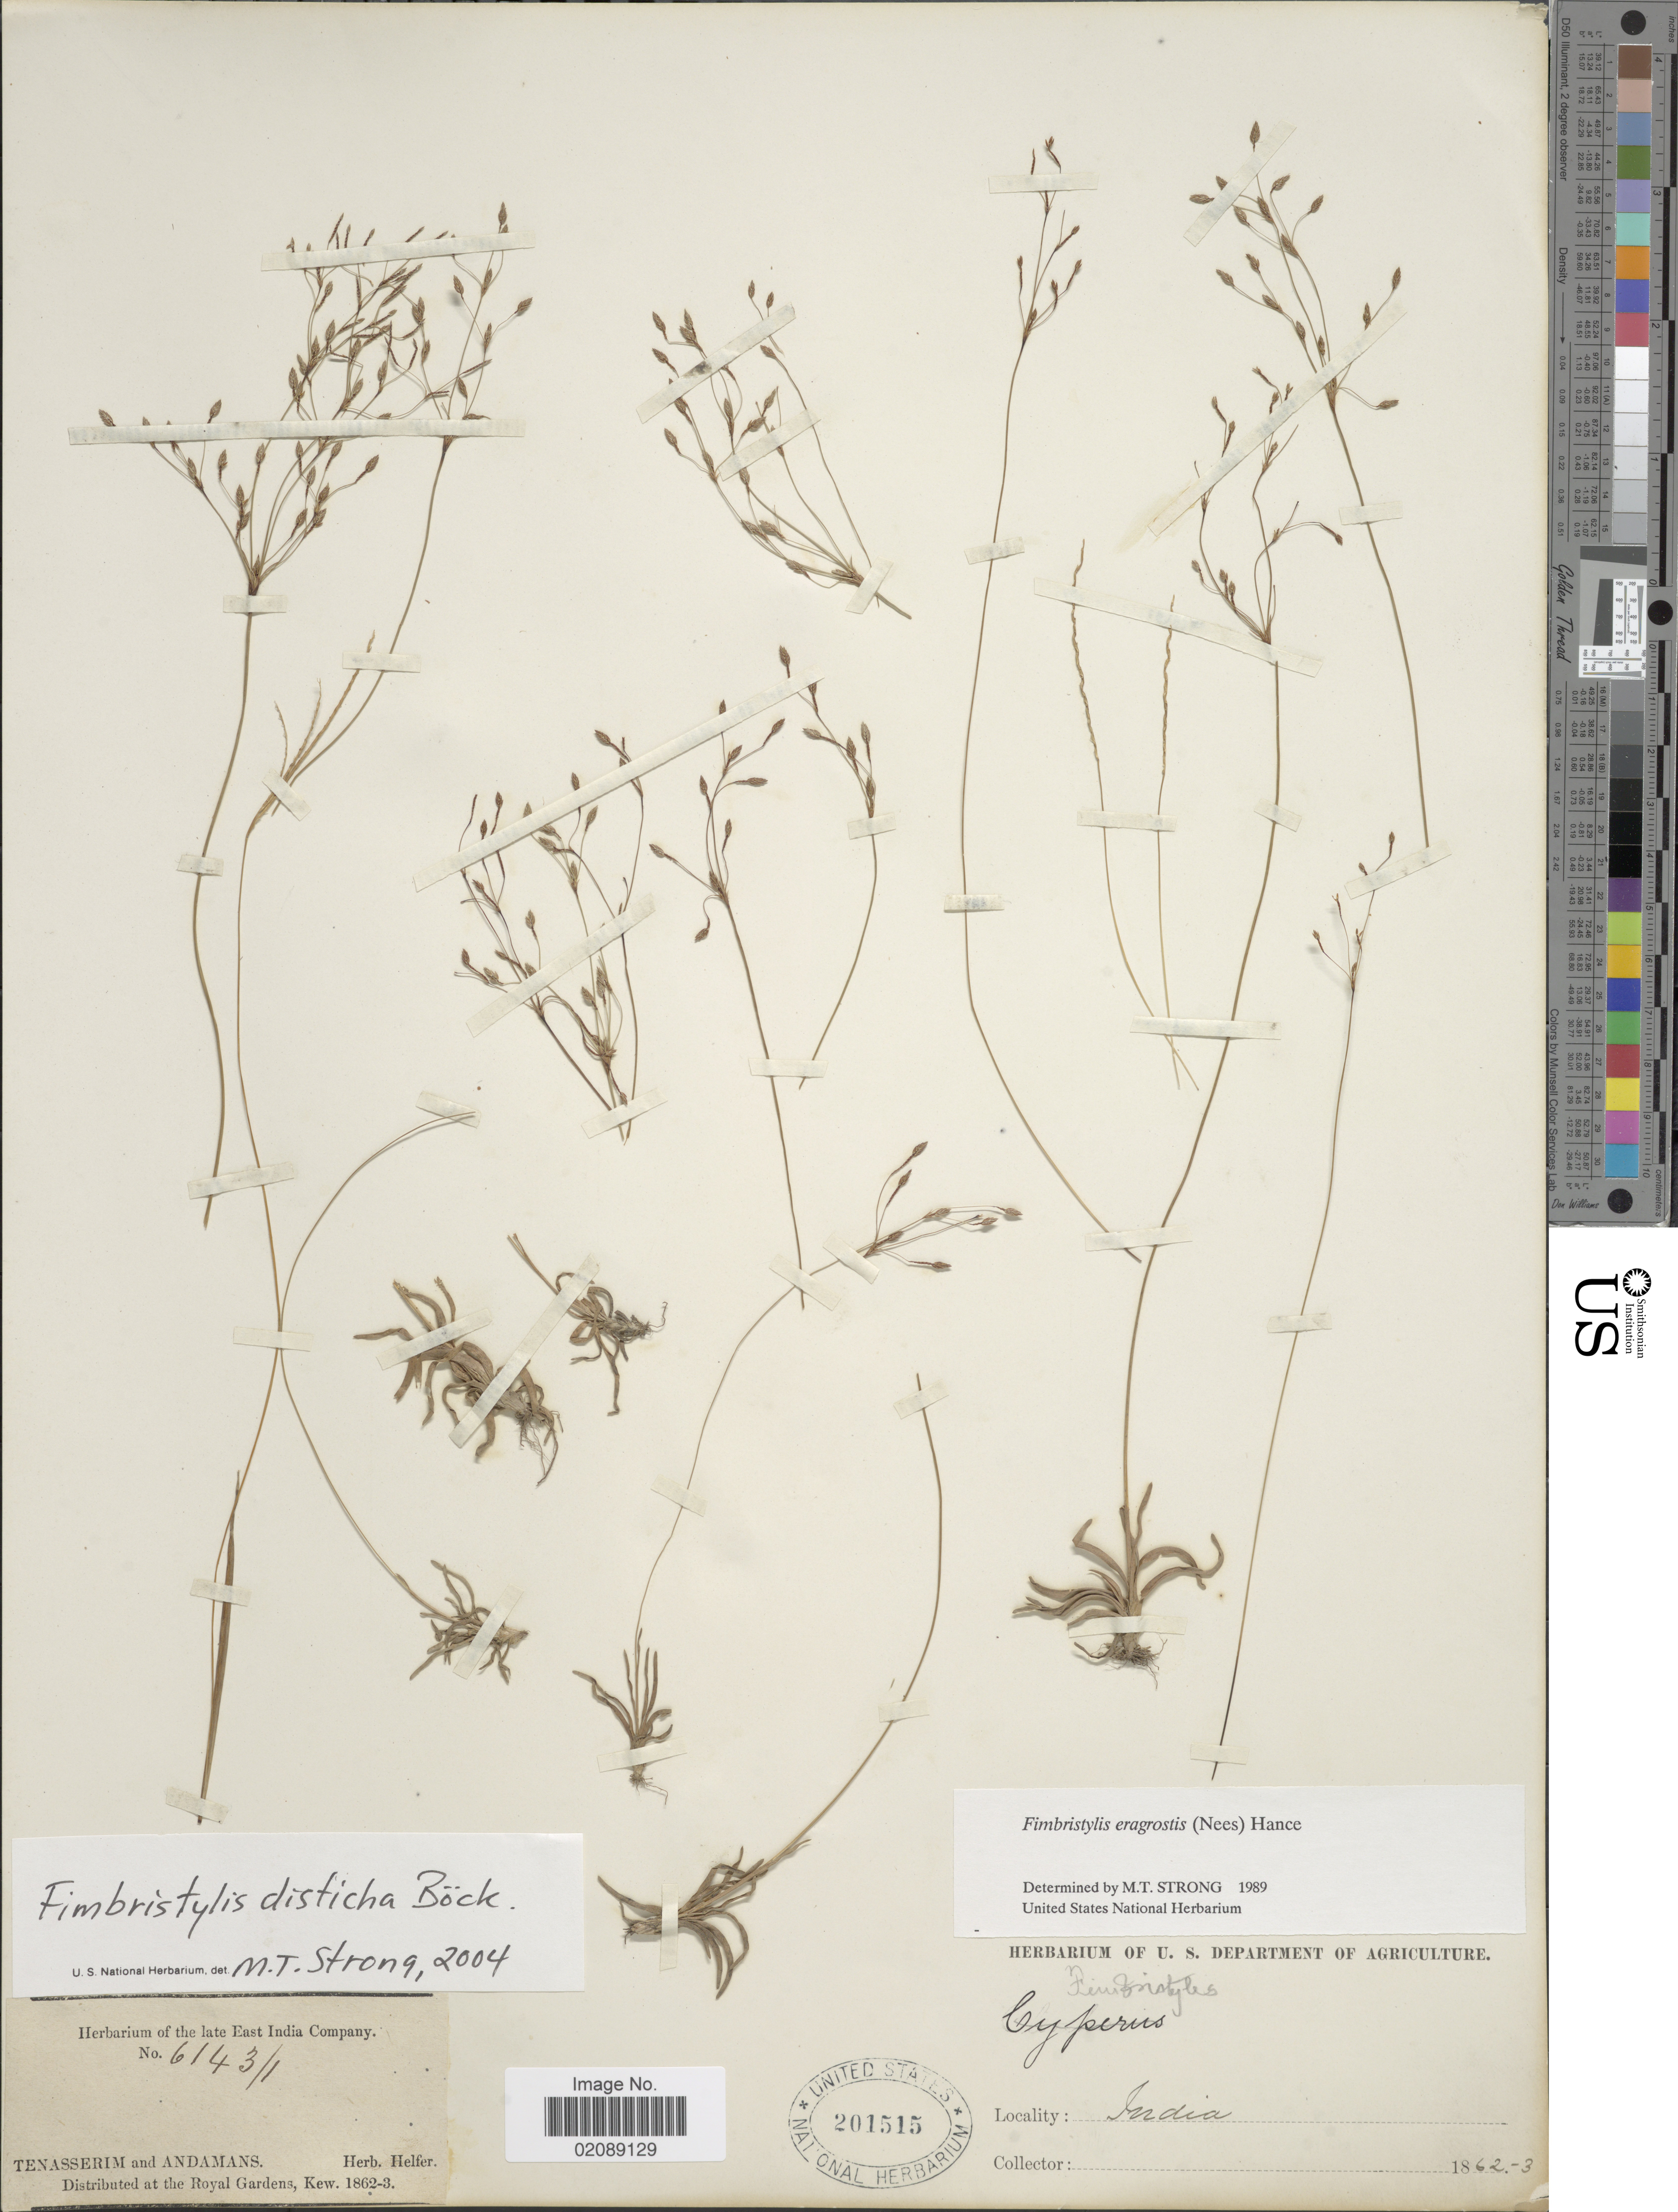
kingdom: Plantae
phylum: Tracheophyta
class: Liliopsida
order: Poales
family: Cyperaceae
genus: Fimbristylis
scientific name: Fimbristylis disticha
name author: Boeckeler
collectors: Ex herb. Helfer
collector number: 614 3/1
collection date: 1862/1863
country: India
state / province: Andaman and Nicobar Islands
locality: Tenasserim and Andamans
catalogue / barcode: US 201515